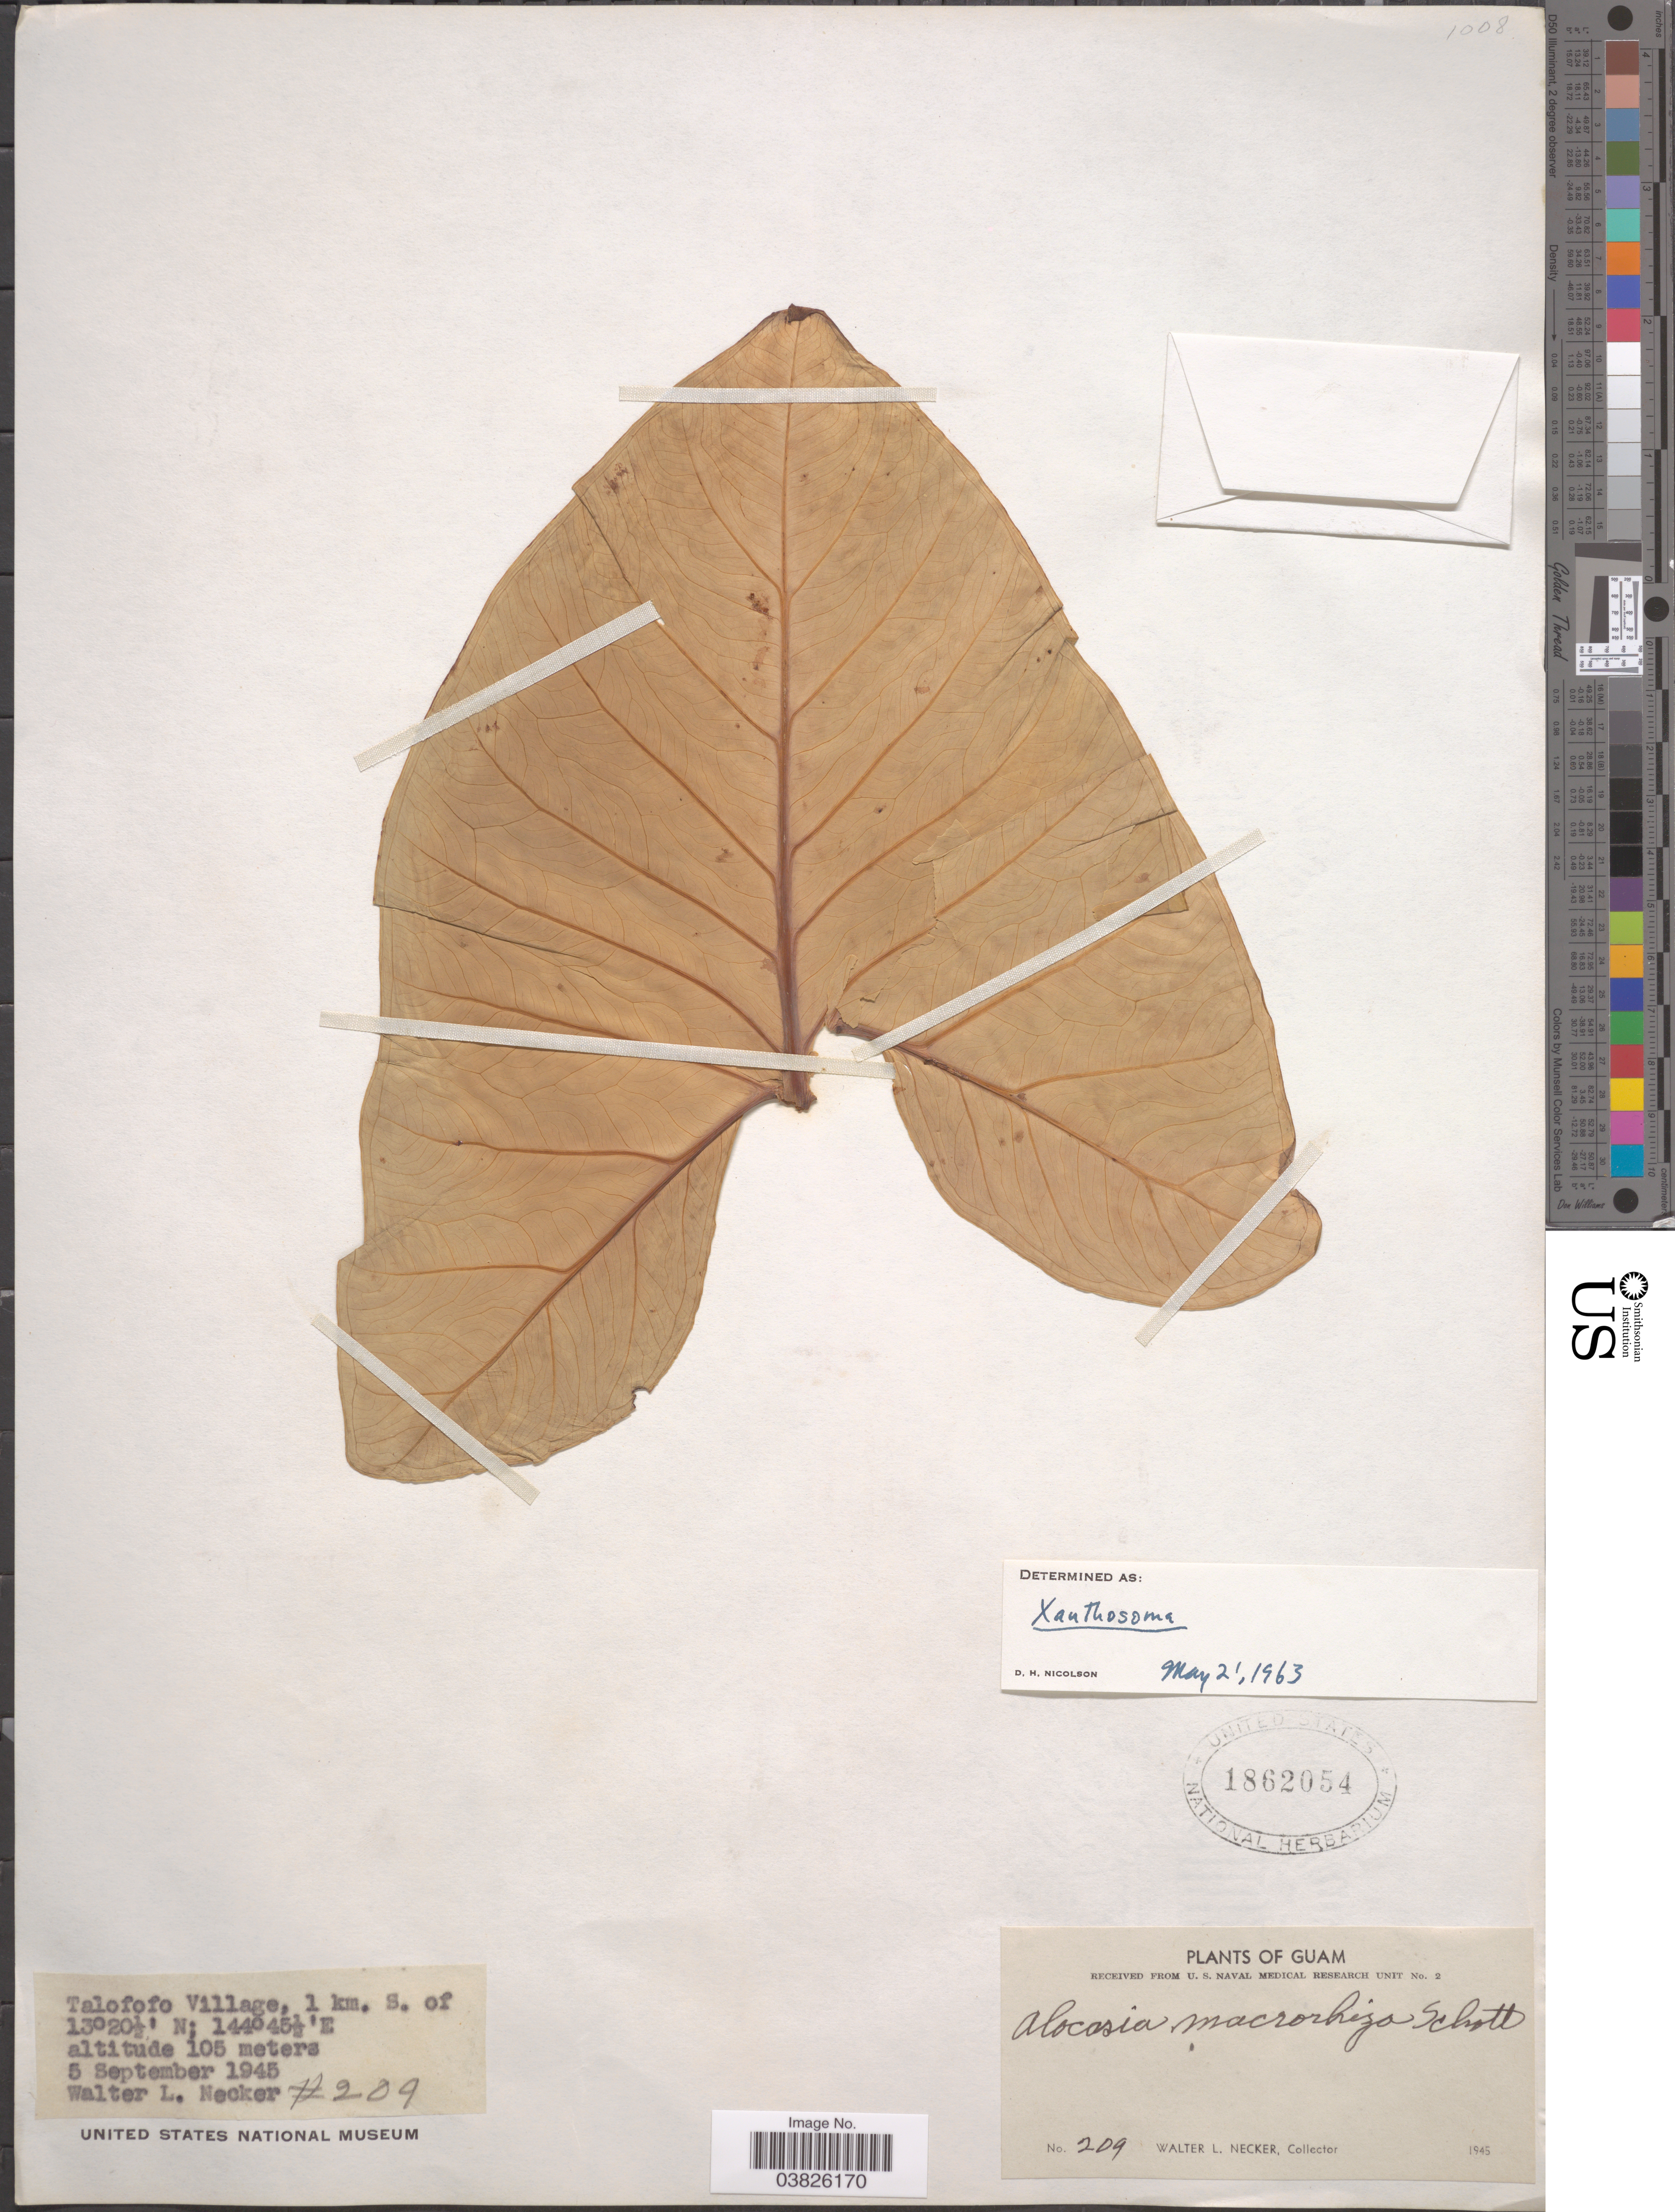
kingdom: Plantae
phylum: Tracheophyta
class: Liliopsida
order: Alismatales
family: Araceae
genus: Xanthosoma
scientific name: Xanthosoma nigrum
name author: (Vell.) Stellfeld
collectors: W. L. Necker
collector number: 209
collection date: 1945-09-05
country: Guam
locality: Talofofo Village, 1 km. S.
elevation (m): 105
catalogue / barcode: US 1862054